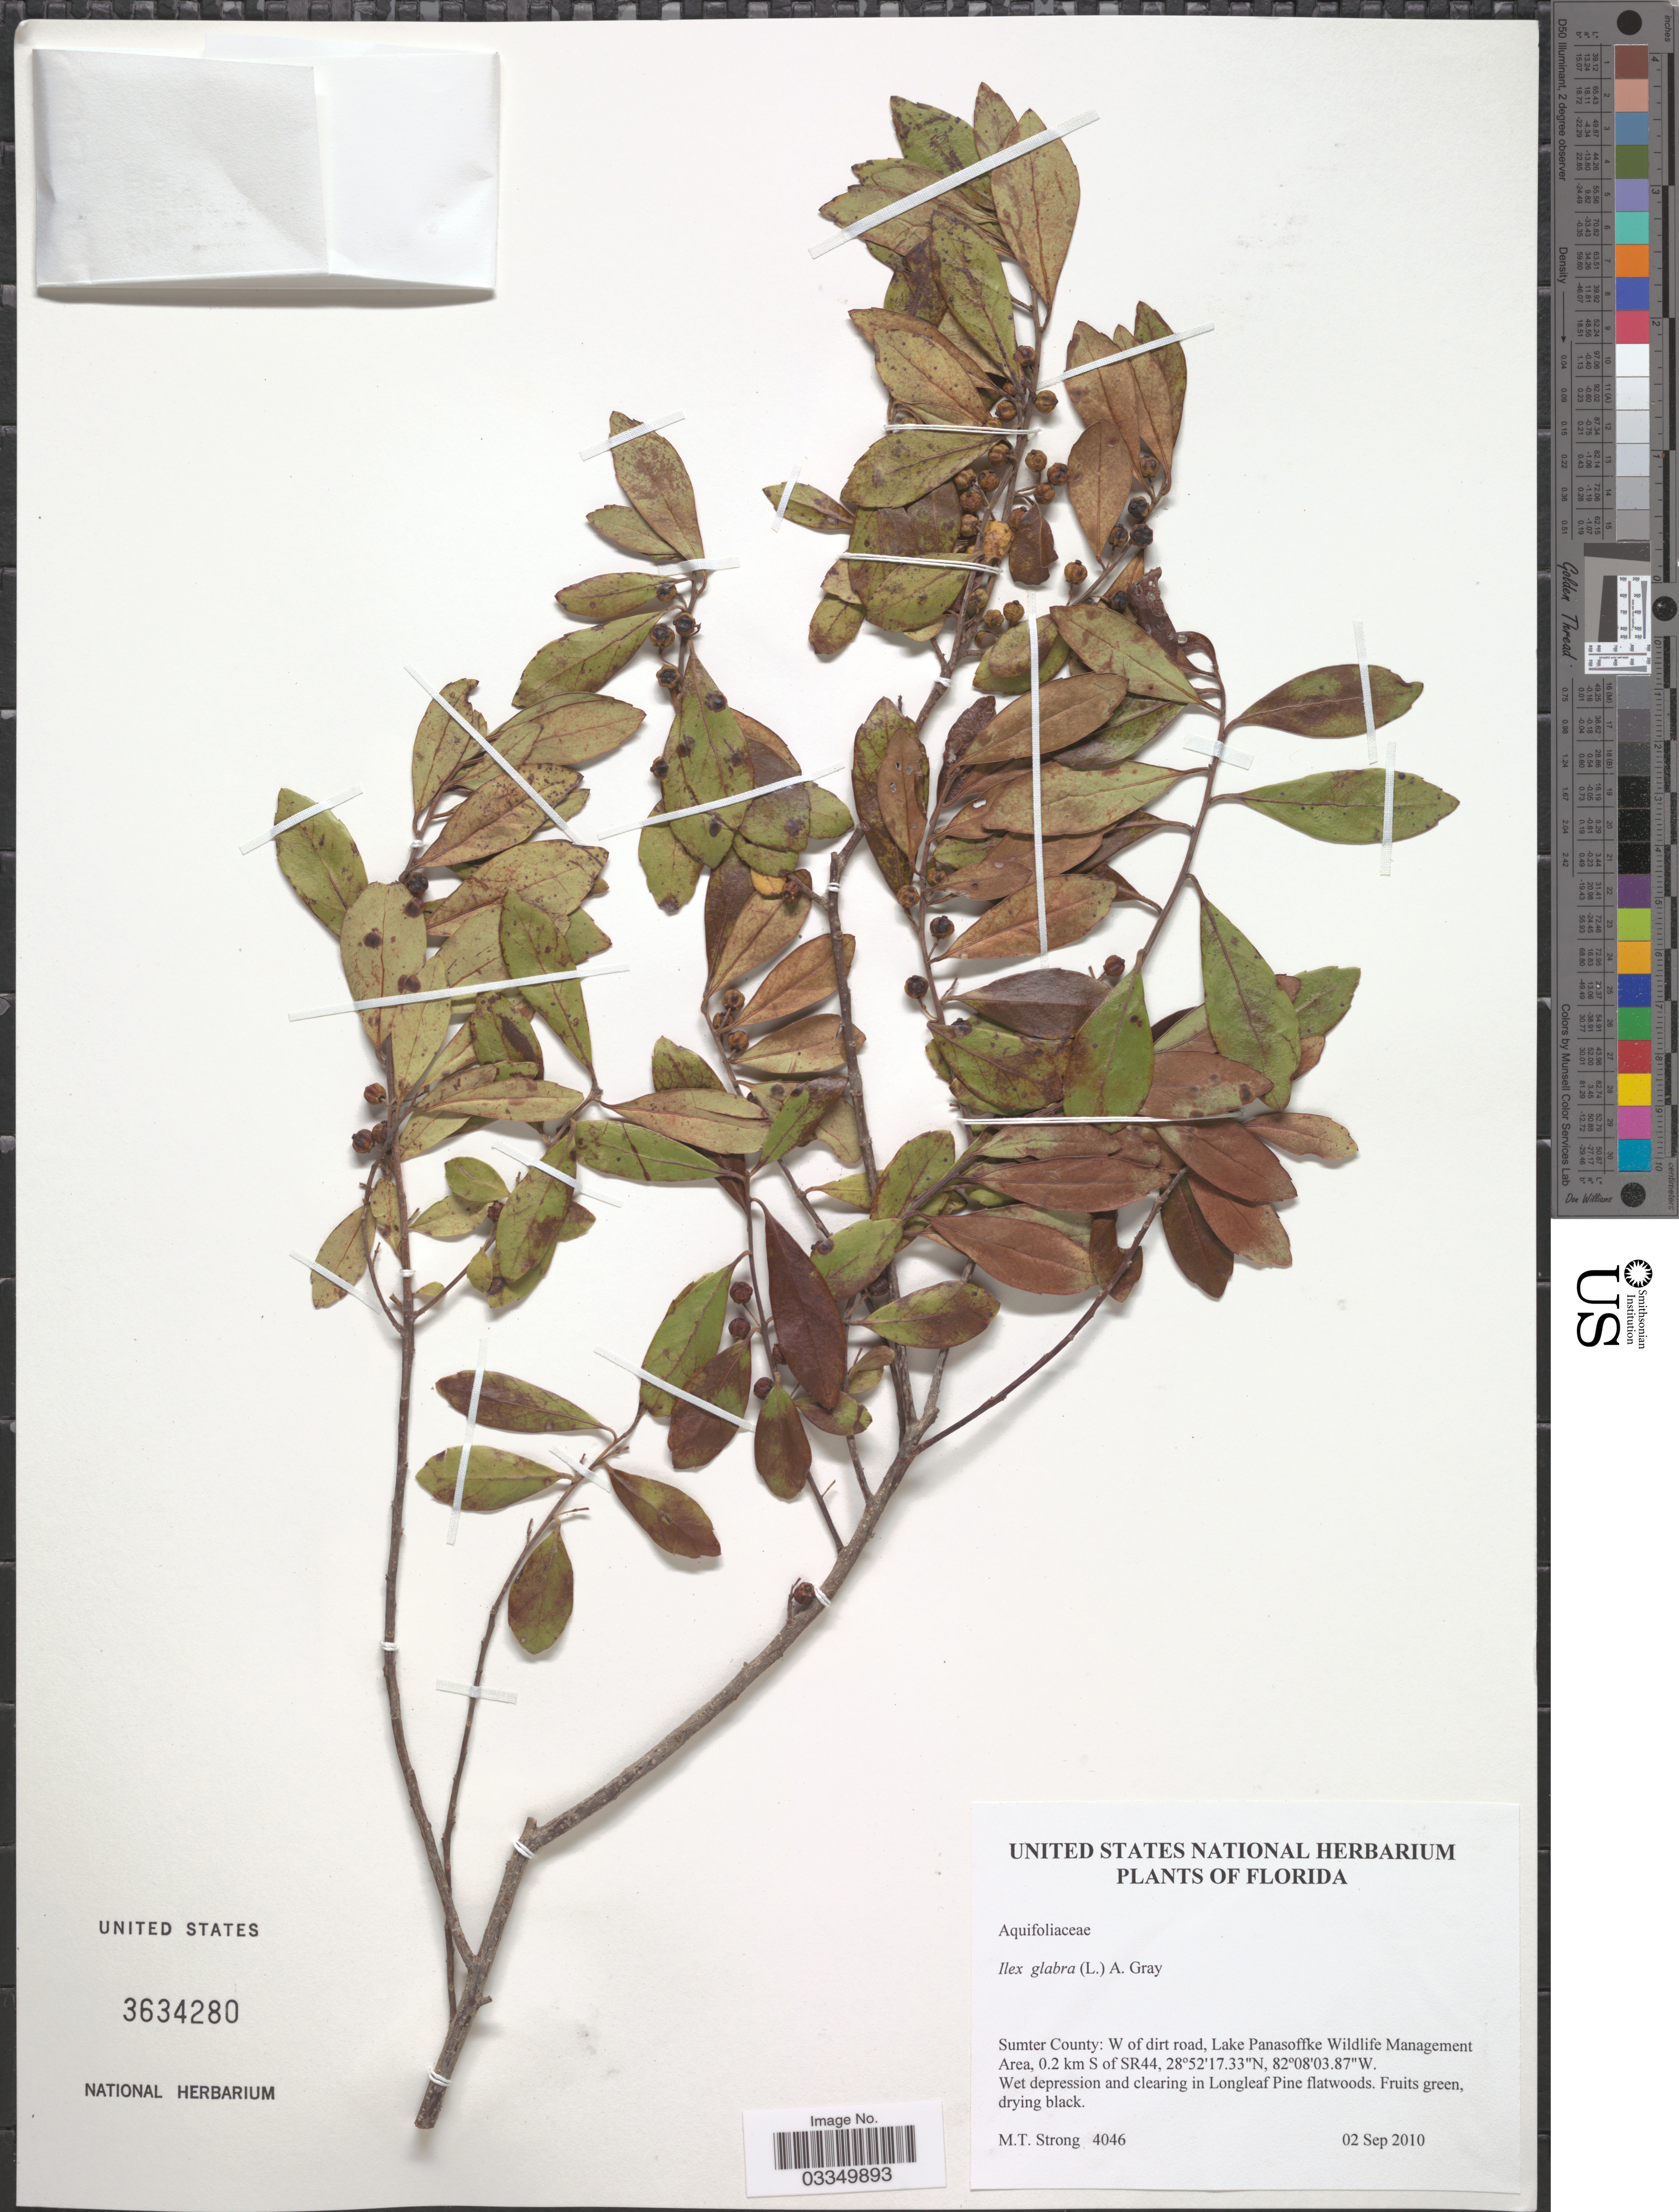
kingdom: Plantae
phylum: Tracheophyta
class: Magnoliopsida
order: Aquifoliales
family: Aquifoliaceae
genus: Ilex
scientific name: Ilex glabra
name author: (L.) A. Gray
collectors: M. T. Strong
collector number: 4046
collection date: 2010-09-02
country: United States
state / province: Florida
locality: Sumter County: W of dirt road, Lake Panasoffke Wildlife Management Area, 0.2 km S of SR44.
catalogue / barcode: US 3634280